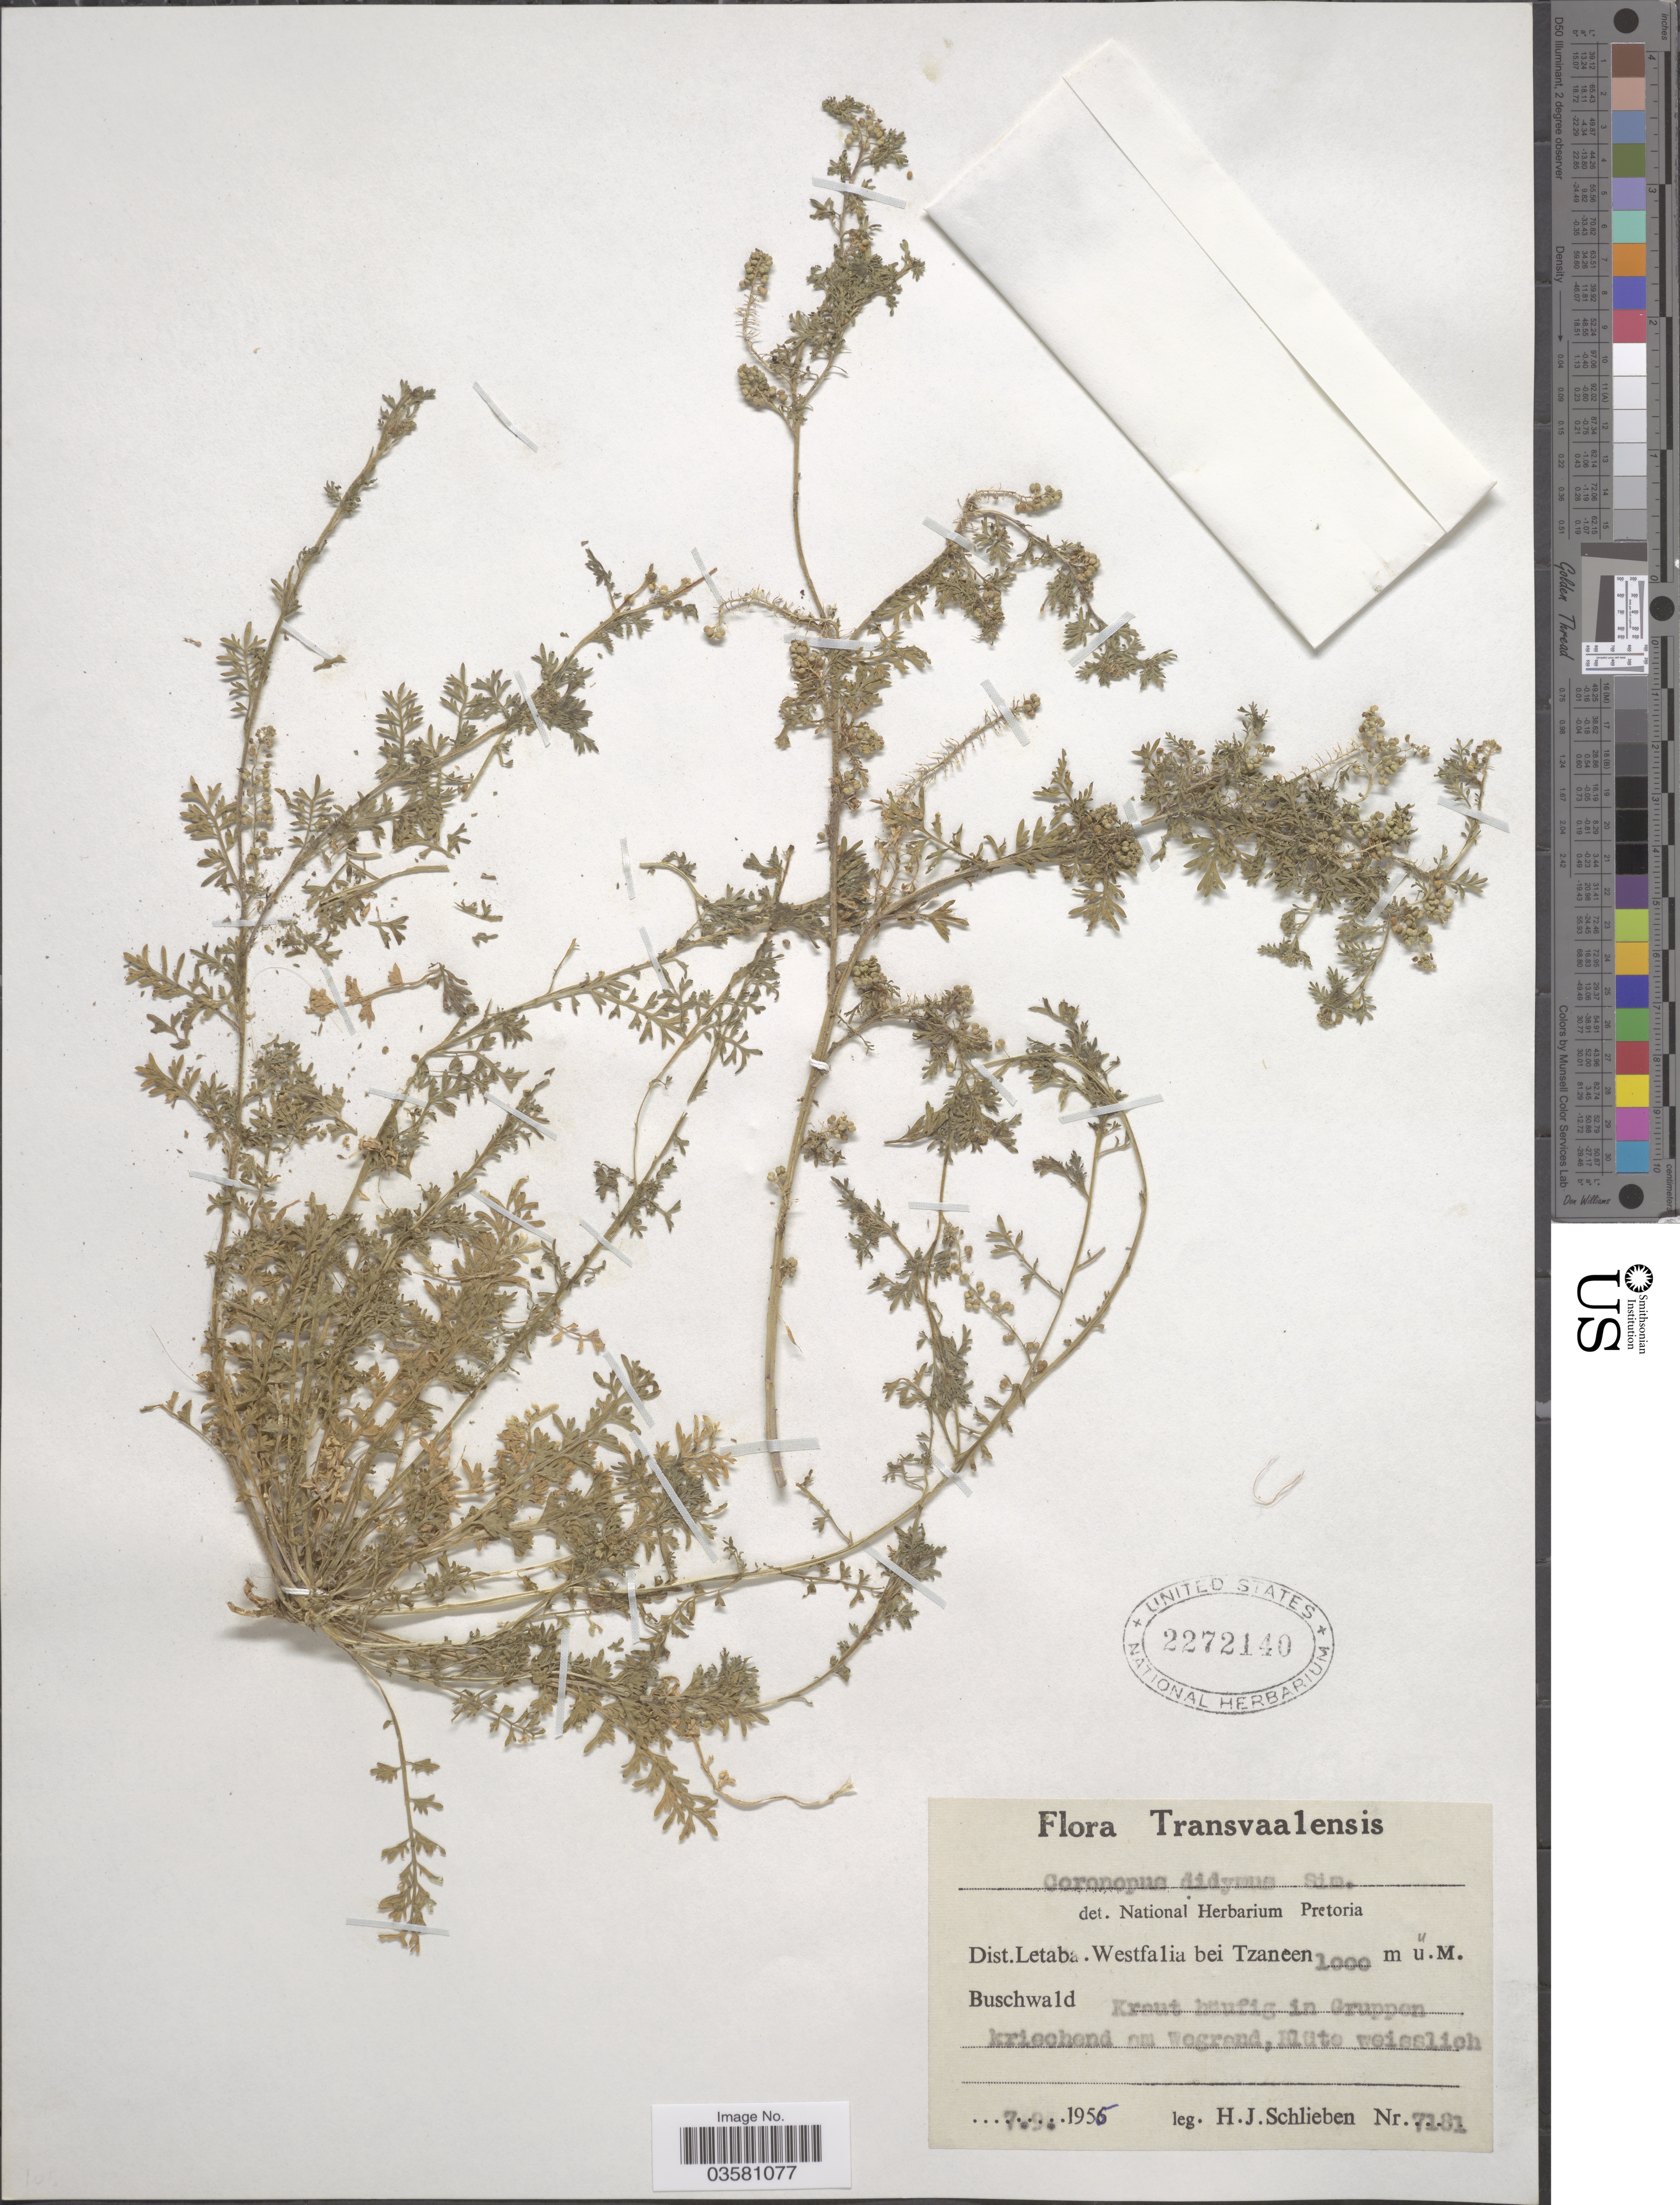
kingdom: Plantae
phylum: Tracheophyta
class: Magnoliopsida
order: Brassicales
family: Brassicaceae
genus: Lepidium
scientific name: Lepidium didymum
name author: L.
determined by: Strong, M. T., (US), Smithsonian Institution - National Museum of Natural History (UNITED STATES)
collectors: H. J. Schlieben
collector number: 7181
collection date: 1956-09-07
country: South Africa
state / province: Limpopo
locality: Transvaalensis. Dist.Letaba. Westfalia bei Tzaneen. Buschwald.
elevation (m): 1000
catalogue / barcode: US 2272140